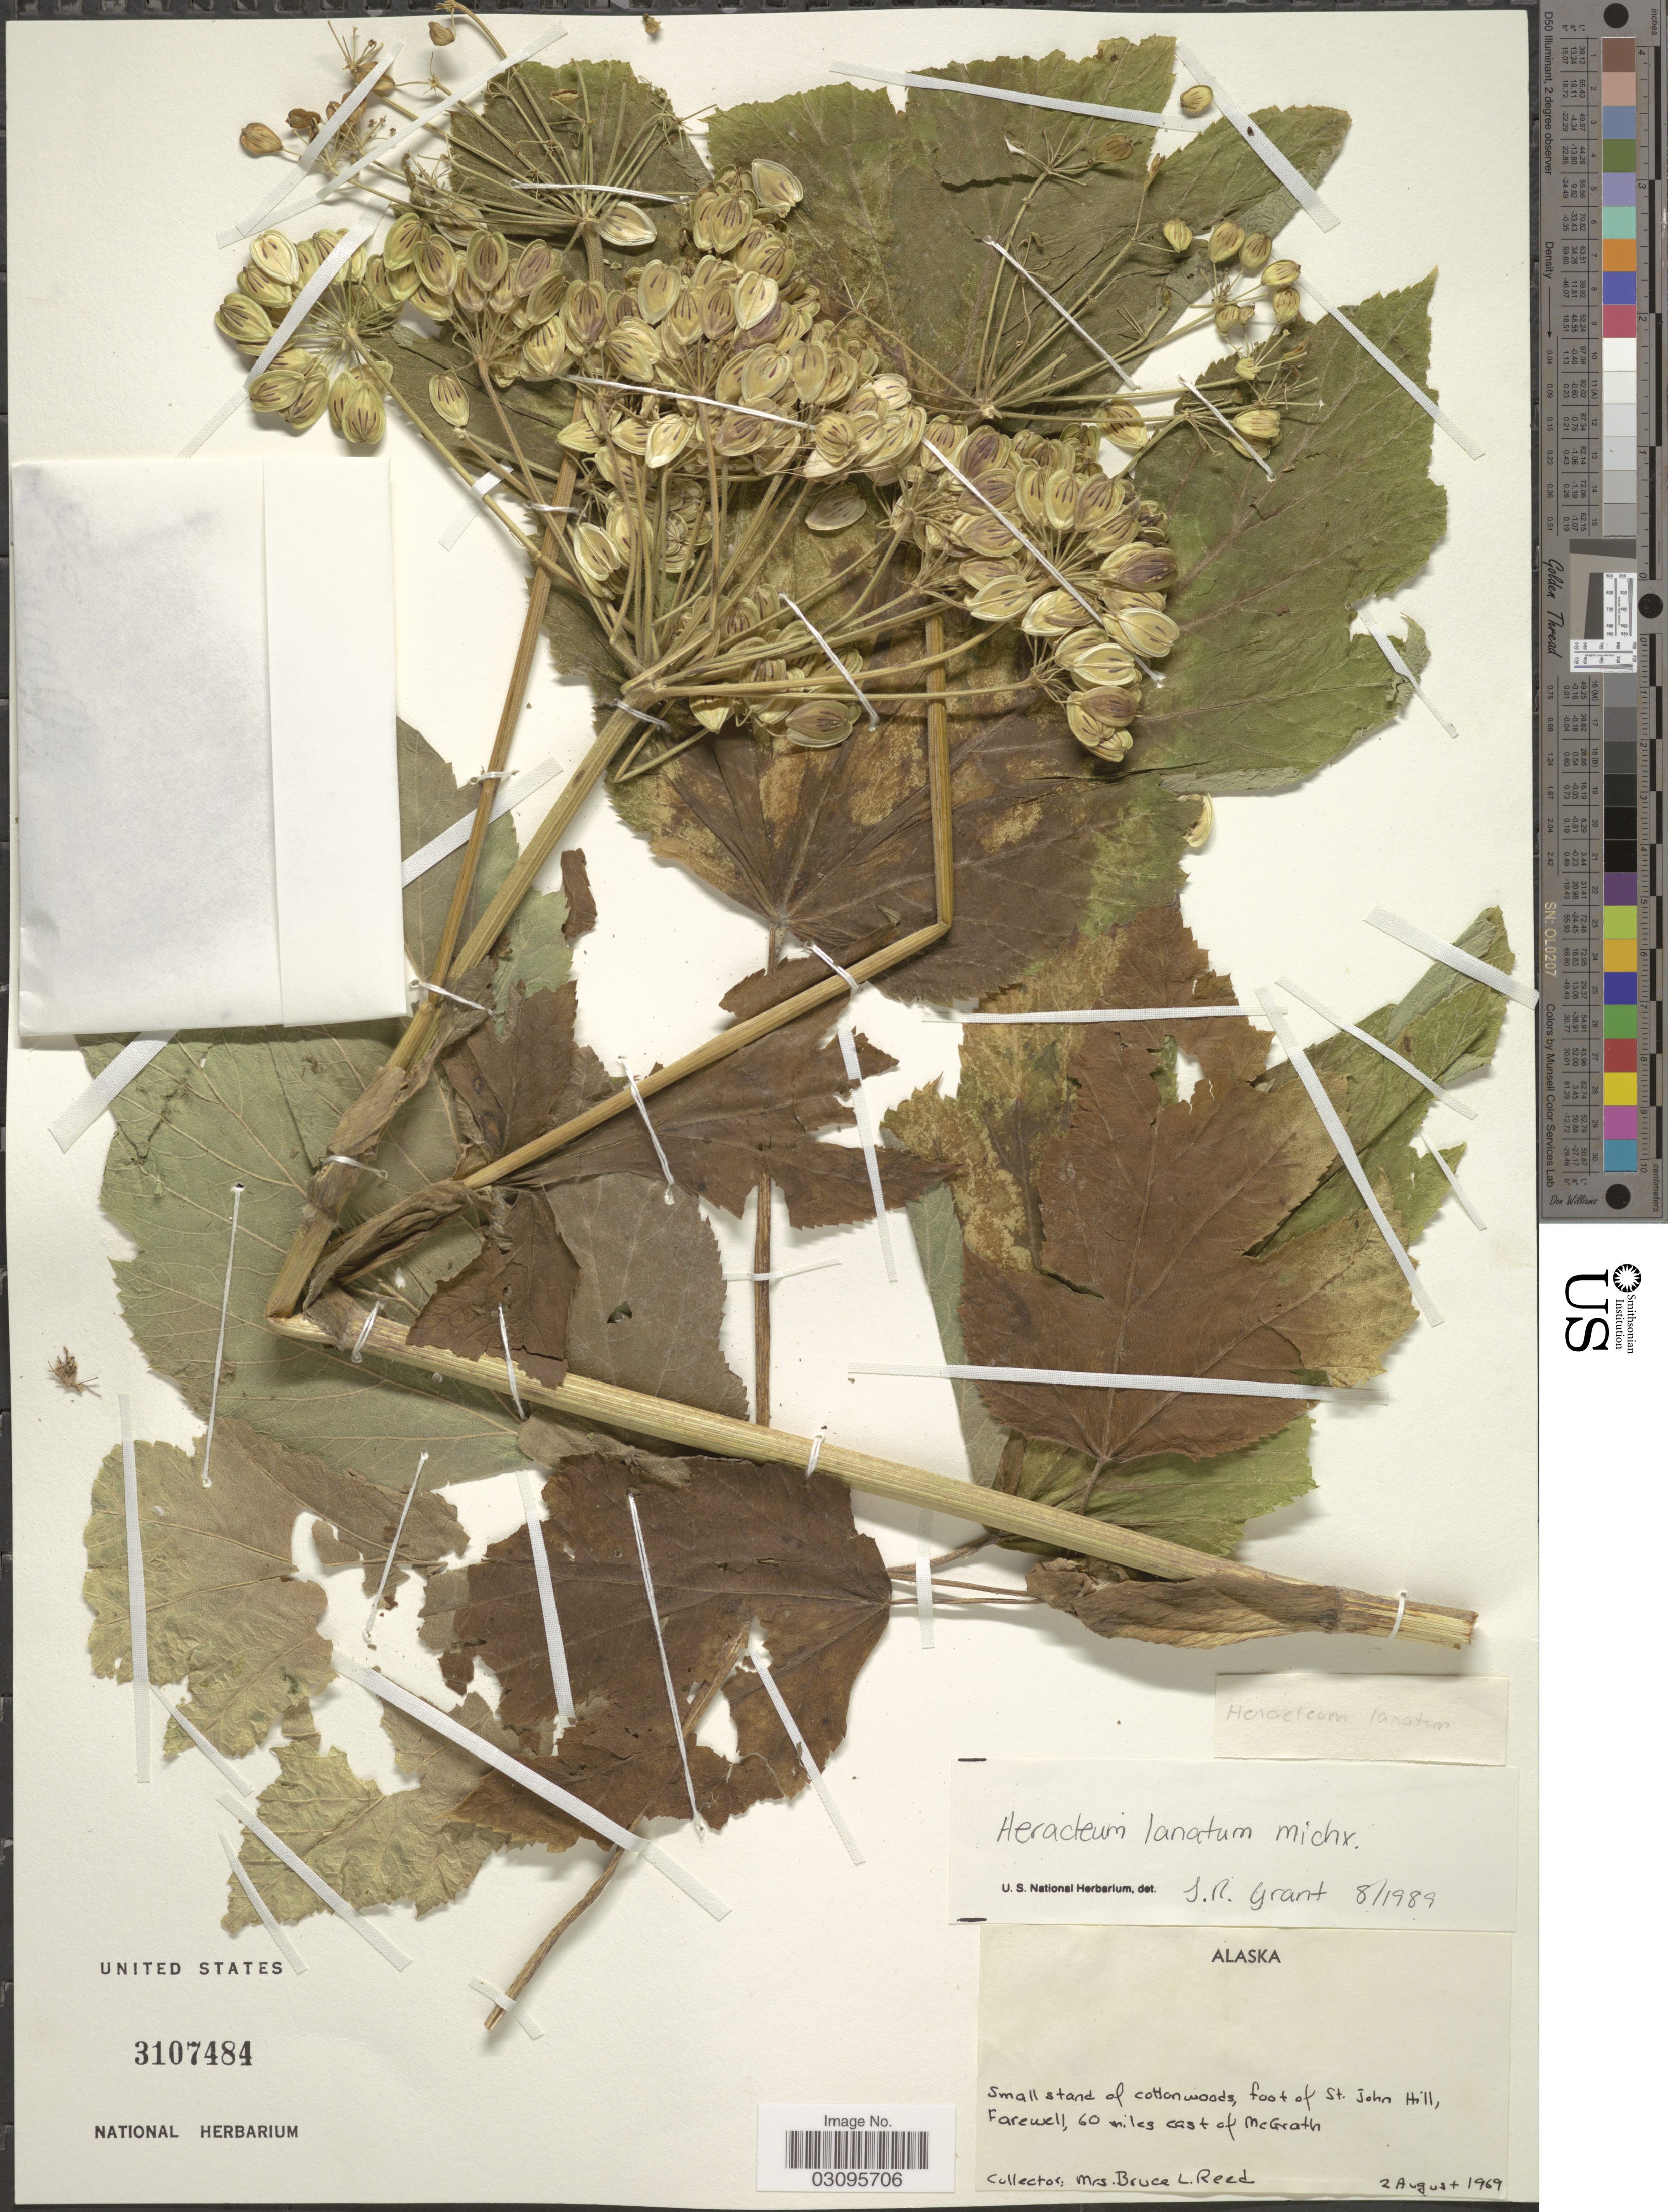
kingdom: Plantae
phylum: Tracheophyta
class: Magnoliopsida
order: Apiales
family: Apiaceae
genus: Heracleum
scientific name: Heracleum lanatum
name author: Michx.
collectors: B. Reed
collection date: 1969-08-02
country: United States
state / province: Alaska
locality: Foot of St. John Hill, Farewell, 60 miles east of McGrath.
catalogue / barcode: US 3107484